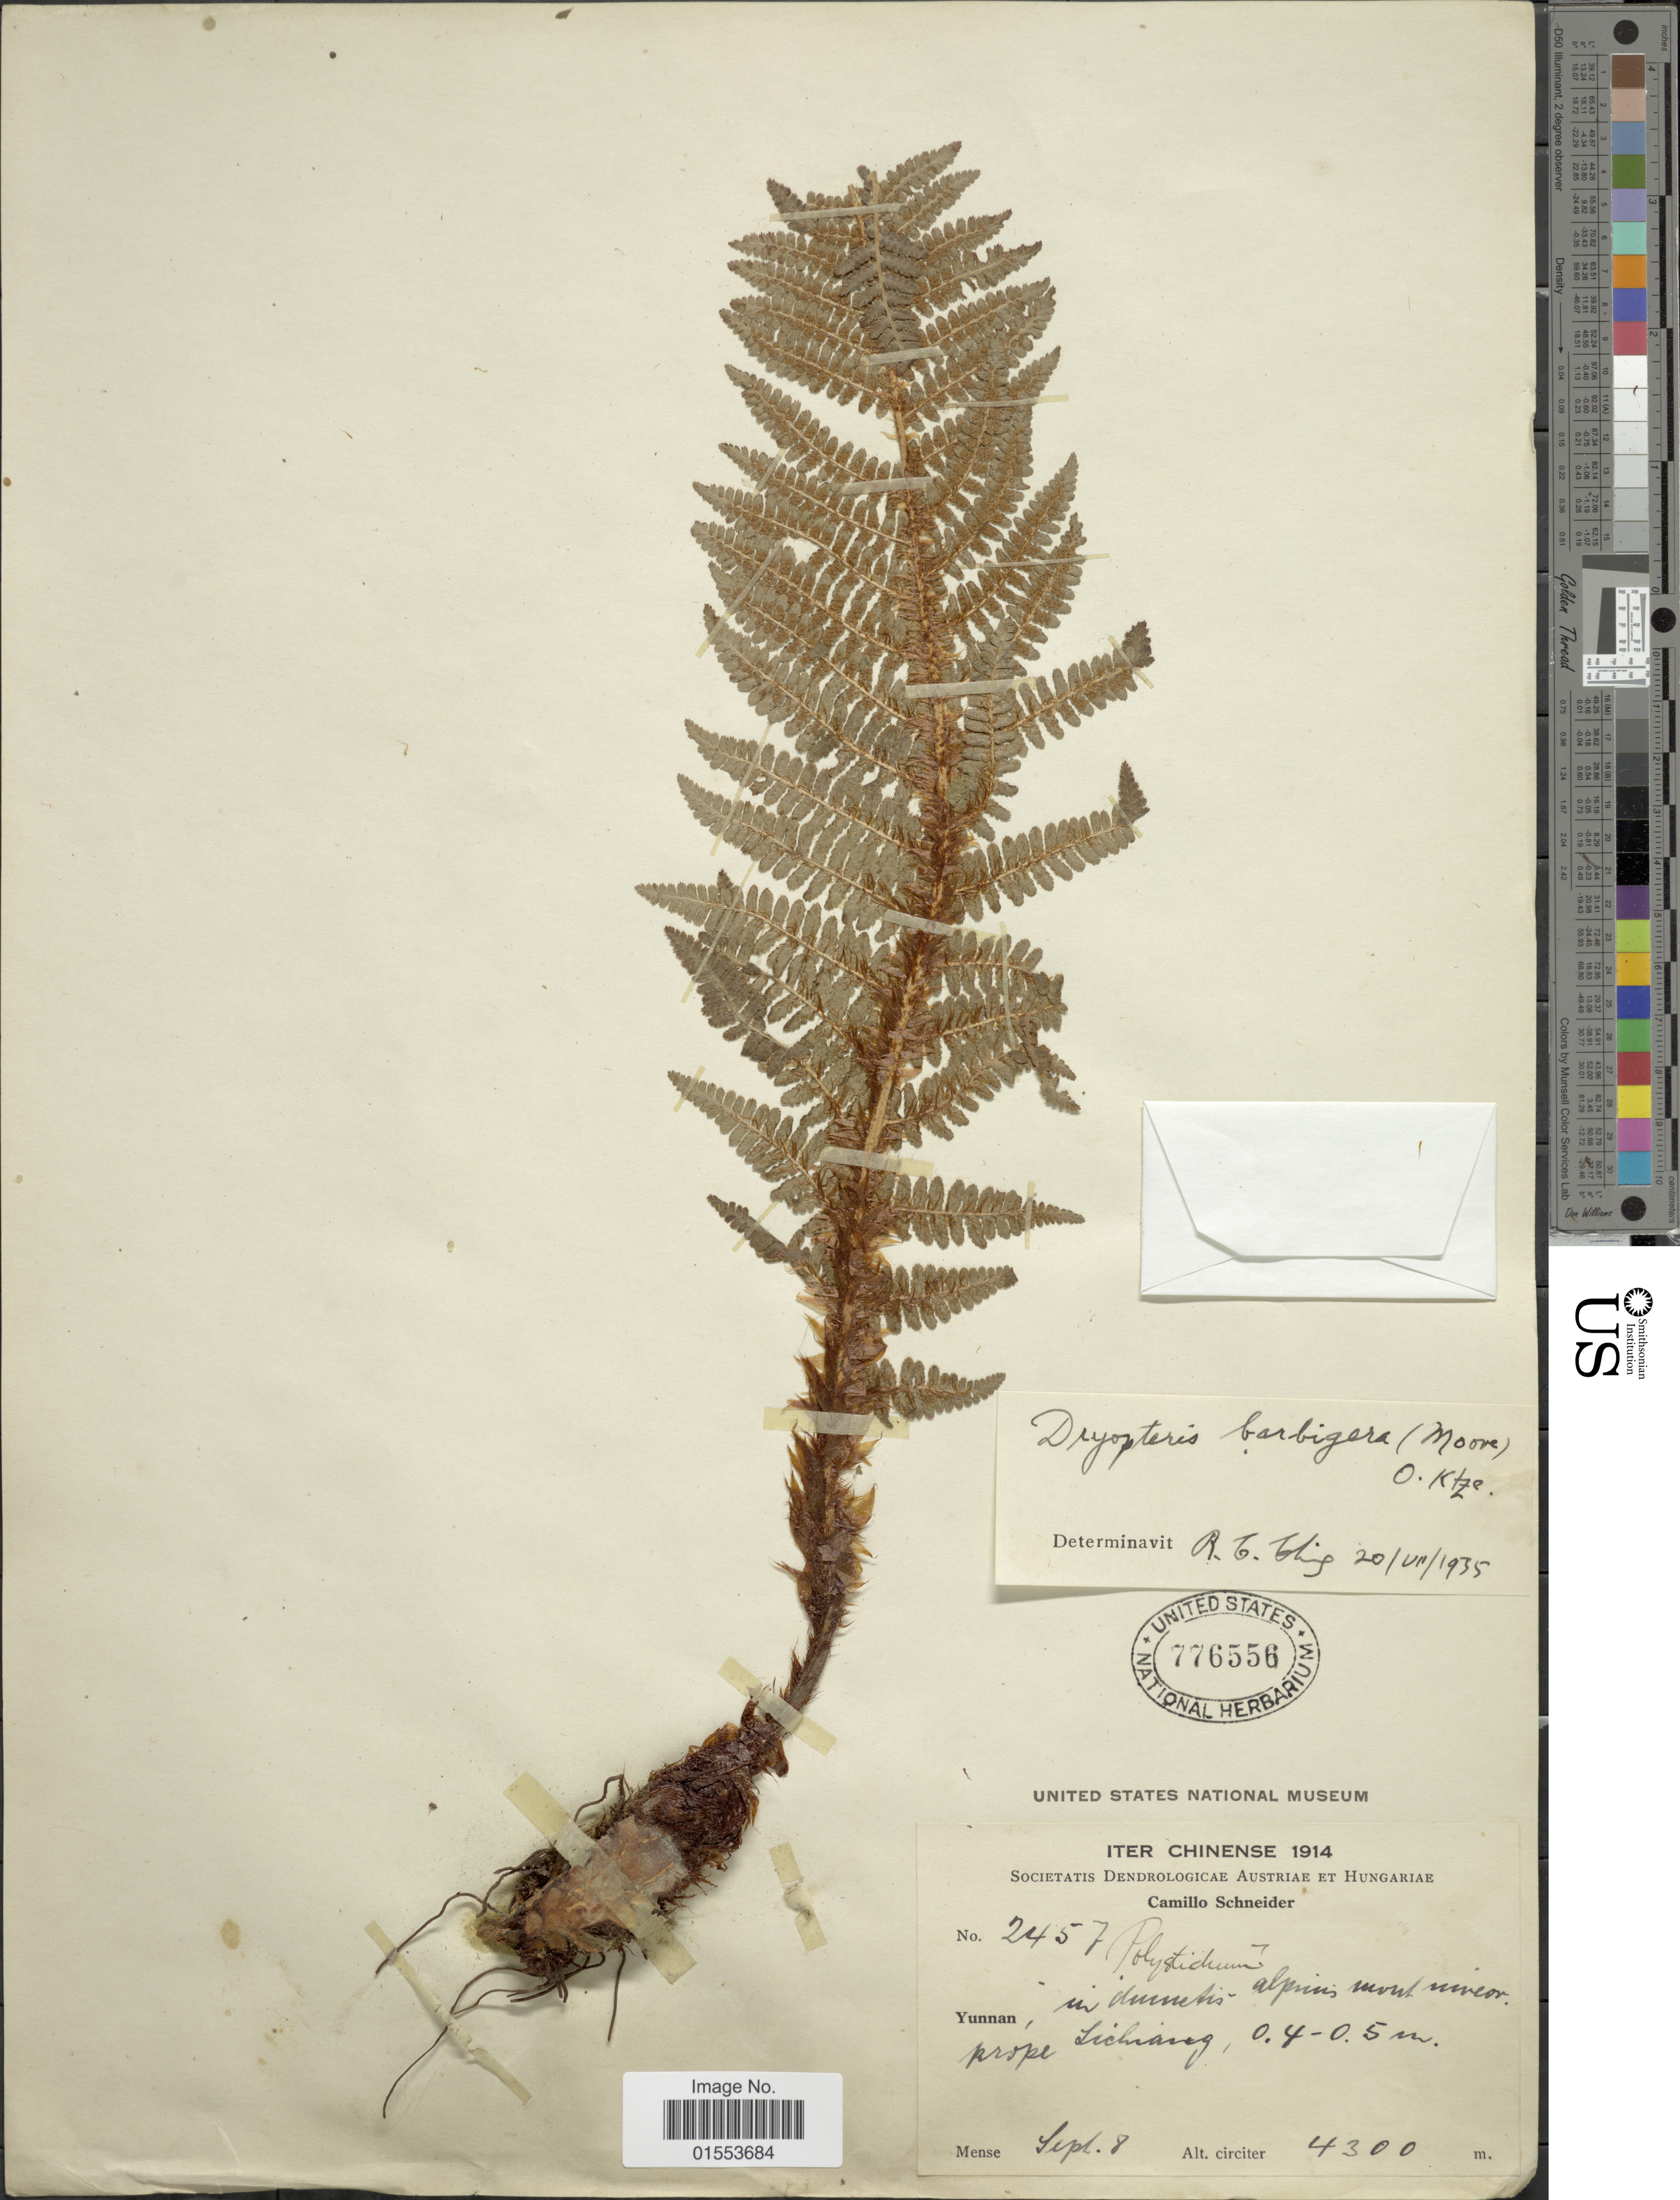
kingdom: Plantae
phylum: Tracheophyta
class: Polypodiopsida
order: Polypodiales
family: Dryopteridaceae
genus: Dryopteris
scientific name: Dryopteris barbigera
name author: (Hook.) Kuntze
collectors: C. K. Schneider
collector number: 2457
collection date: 1914-09-08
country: China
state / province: Yunnan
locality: Iter Chinense. Yunnan, in dumetis alpinis mont. river prope Lichiang. [interpreted]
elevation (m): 4300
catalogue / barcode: US 776556